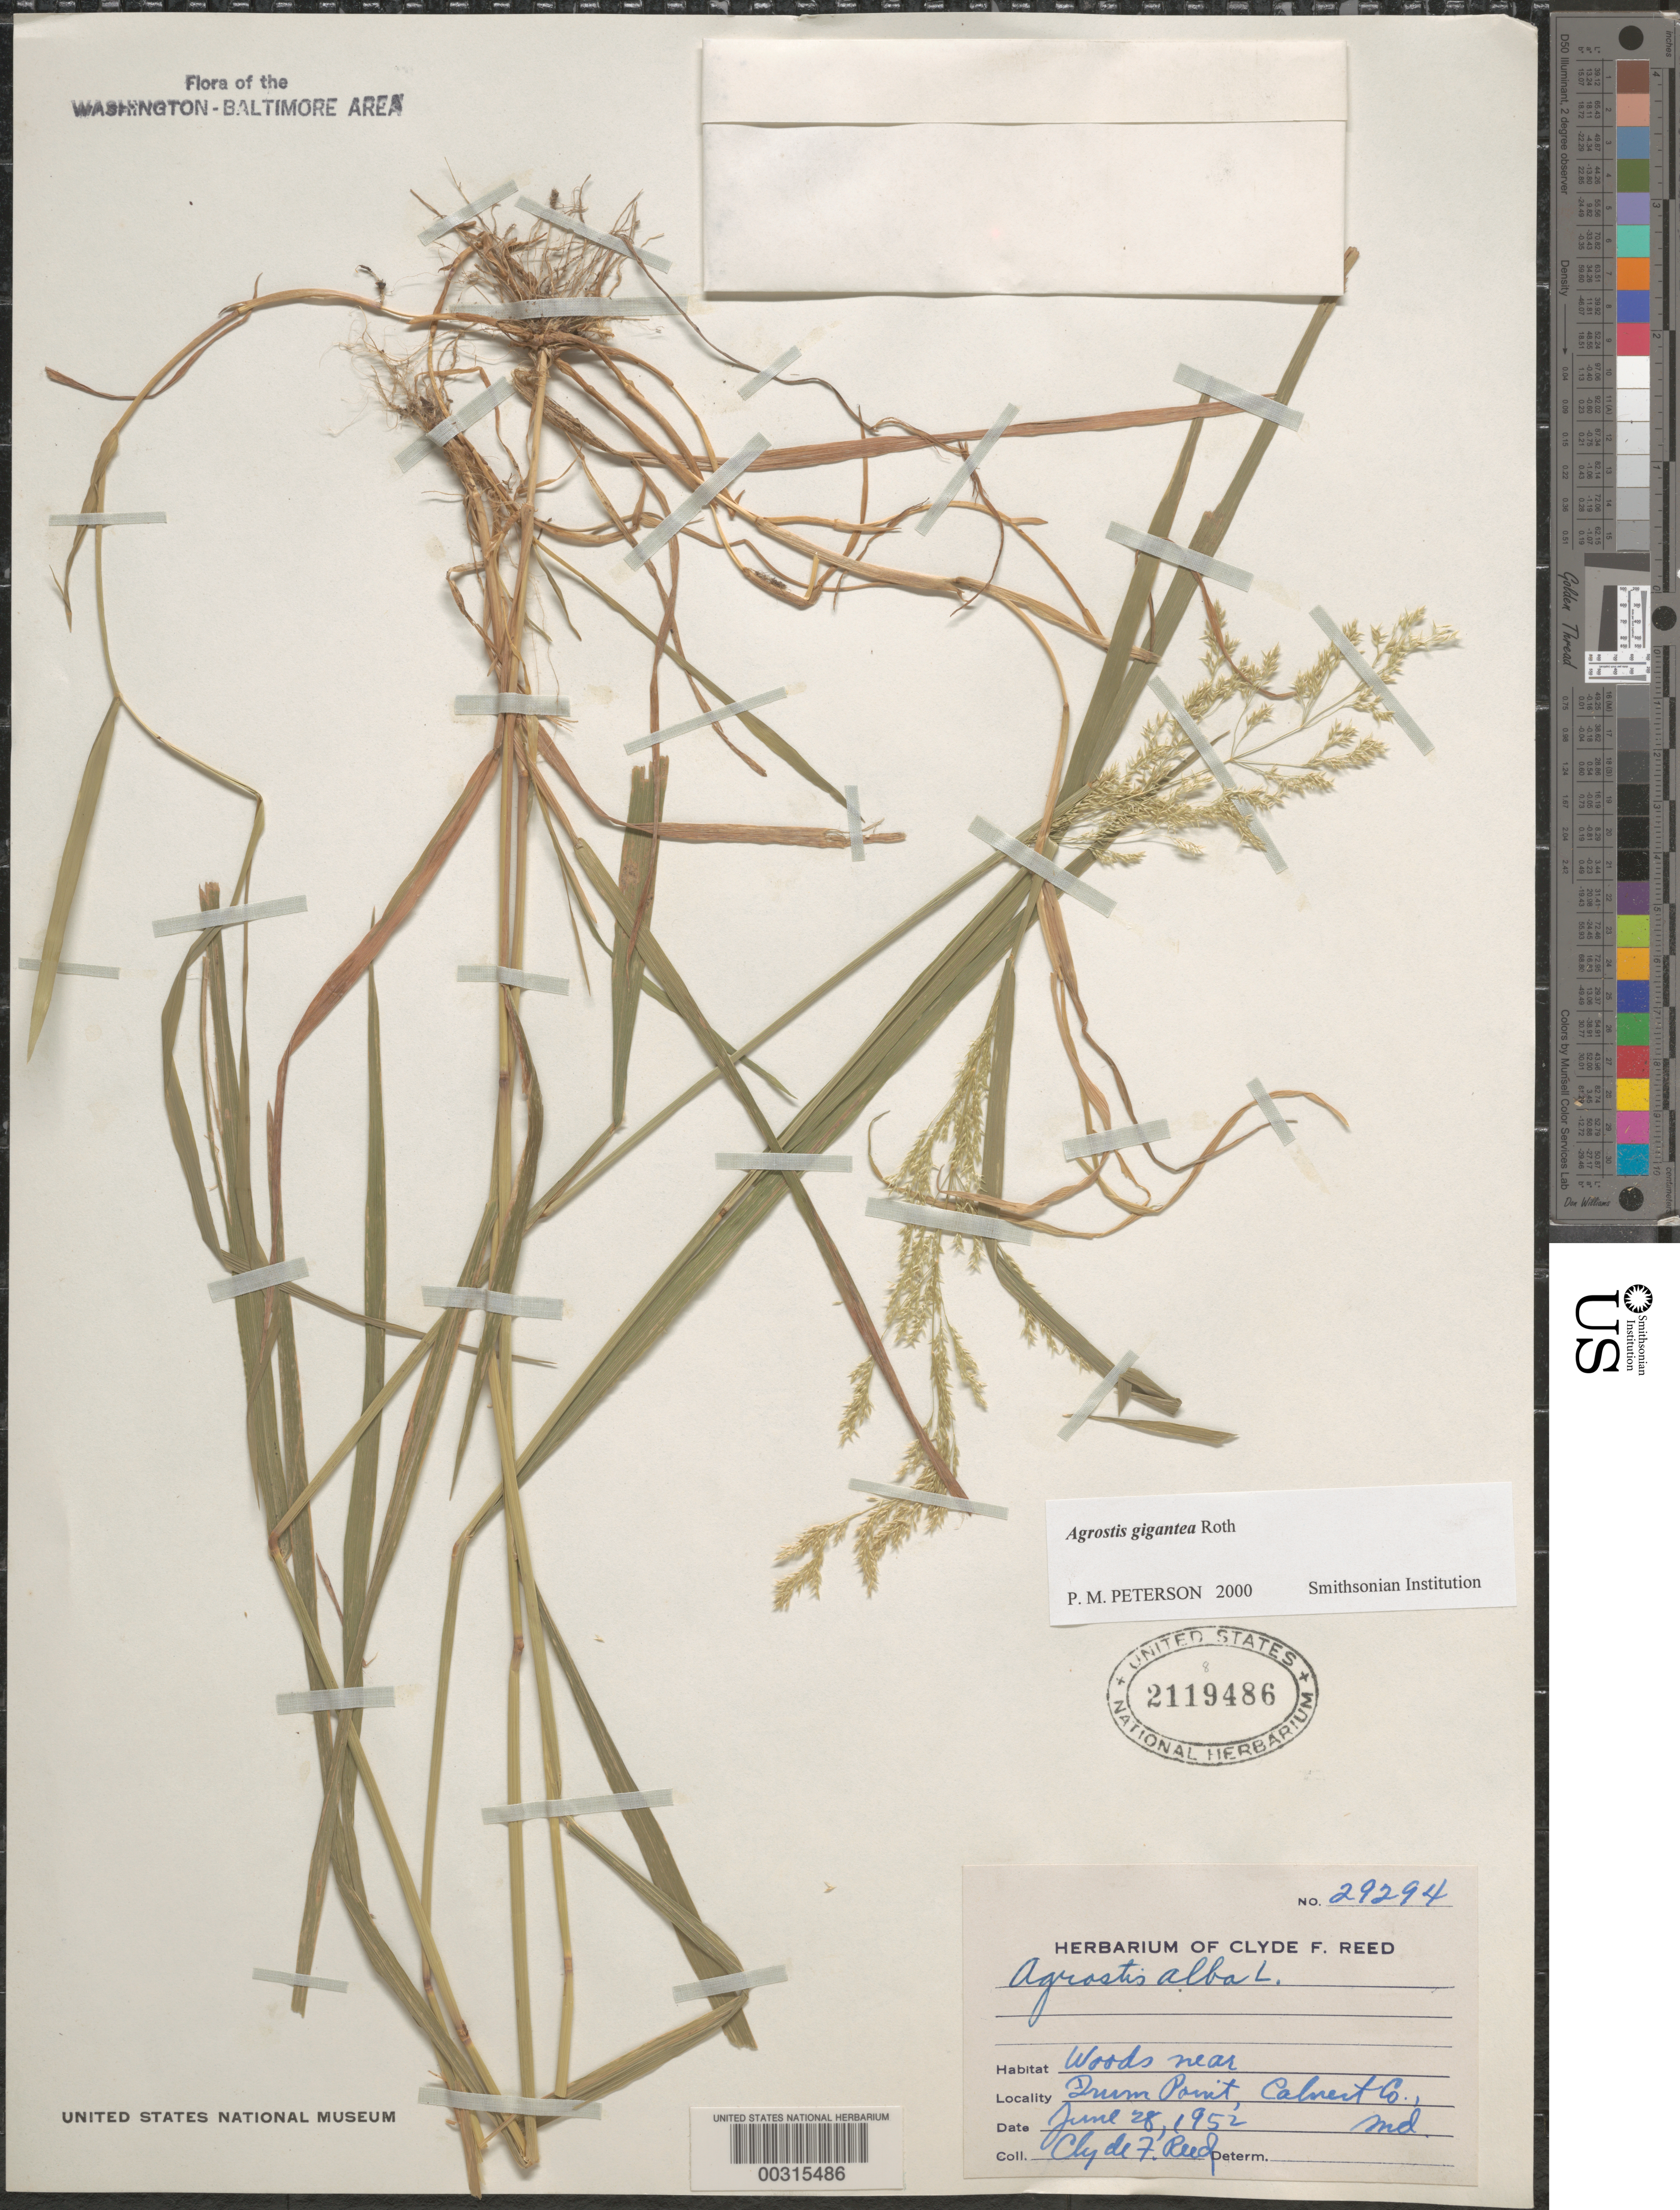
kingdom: Plantae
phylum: Tracheophyta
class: Liliopsida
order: Poales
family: Poaceae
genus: Agrostis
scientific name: Agrostis gigantea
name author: Roth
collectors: C. F. Reed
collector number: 29294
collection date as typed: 28 Jun 1952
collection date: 1952-06-28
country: United States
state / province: Maryland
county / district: Calvert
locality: Near Drum Point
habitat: Woods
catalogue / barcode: US 2119486